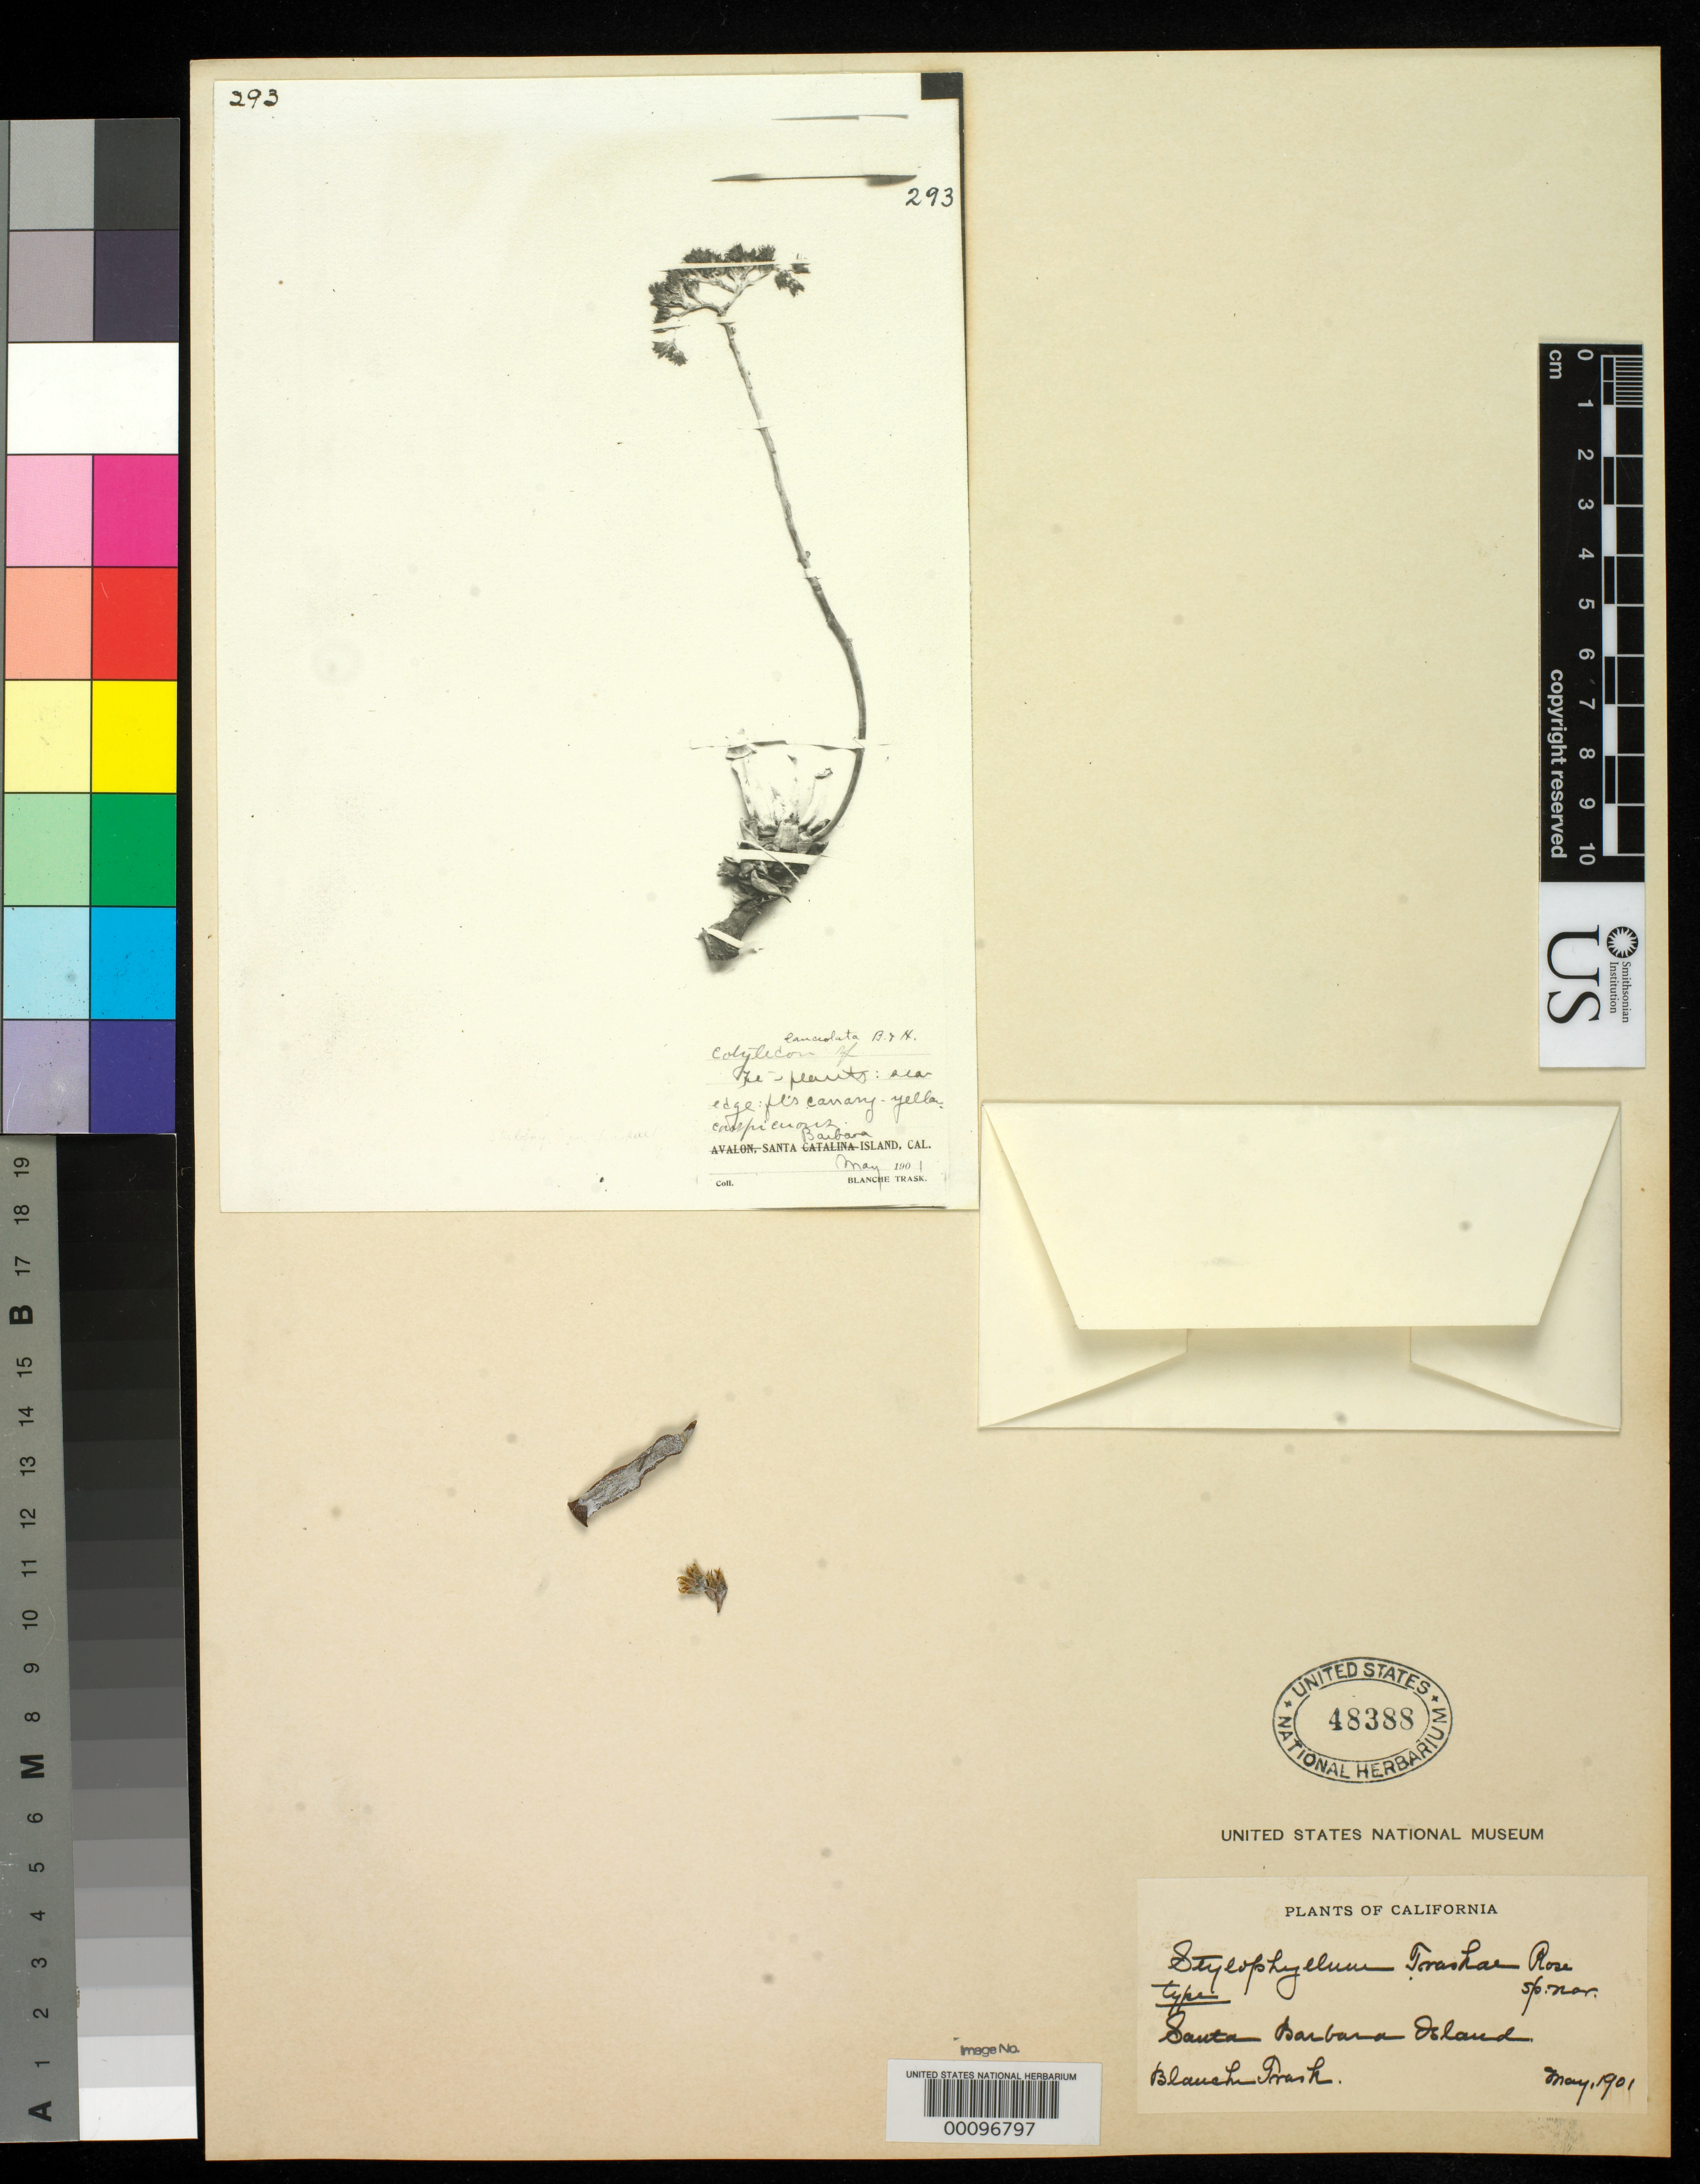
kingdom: Plantae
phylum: Tracheophyta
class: Magnoliopsida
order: Saxifragales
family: Crassulaceae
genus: Stylophyllum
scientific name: Stylophyllum traskae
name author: Rose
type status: Type Fragment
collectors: B. Trask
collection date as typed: May 1901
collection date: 1901-05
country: United States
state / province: California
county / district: Santa Barbara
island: Santa Barbara Island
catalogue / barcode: US 48388